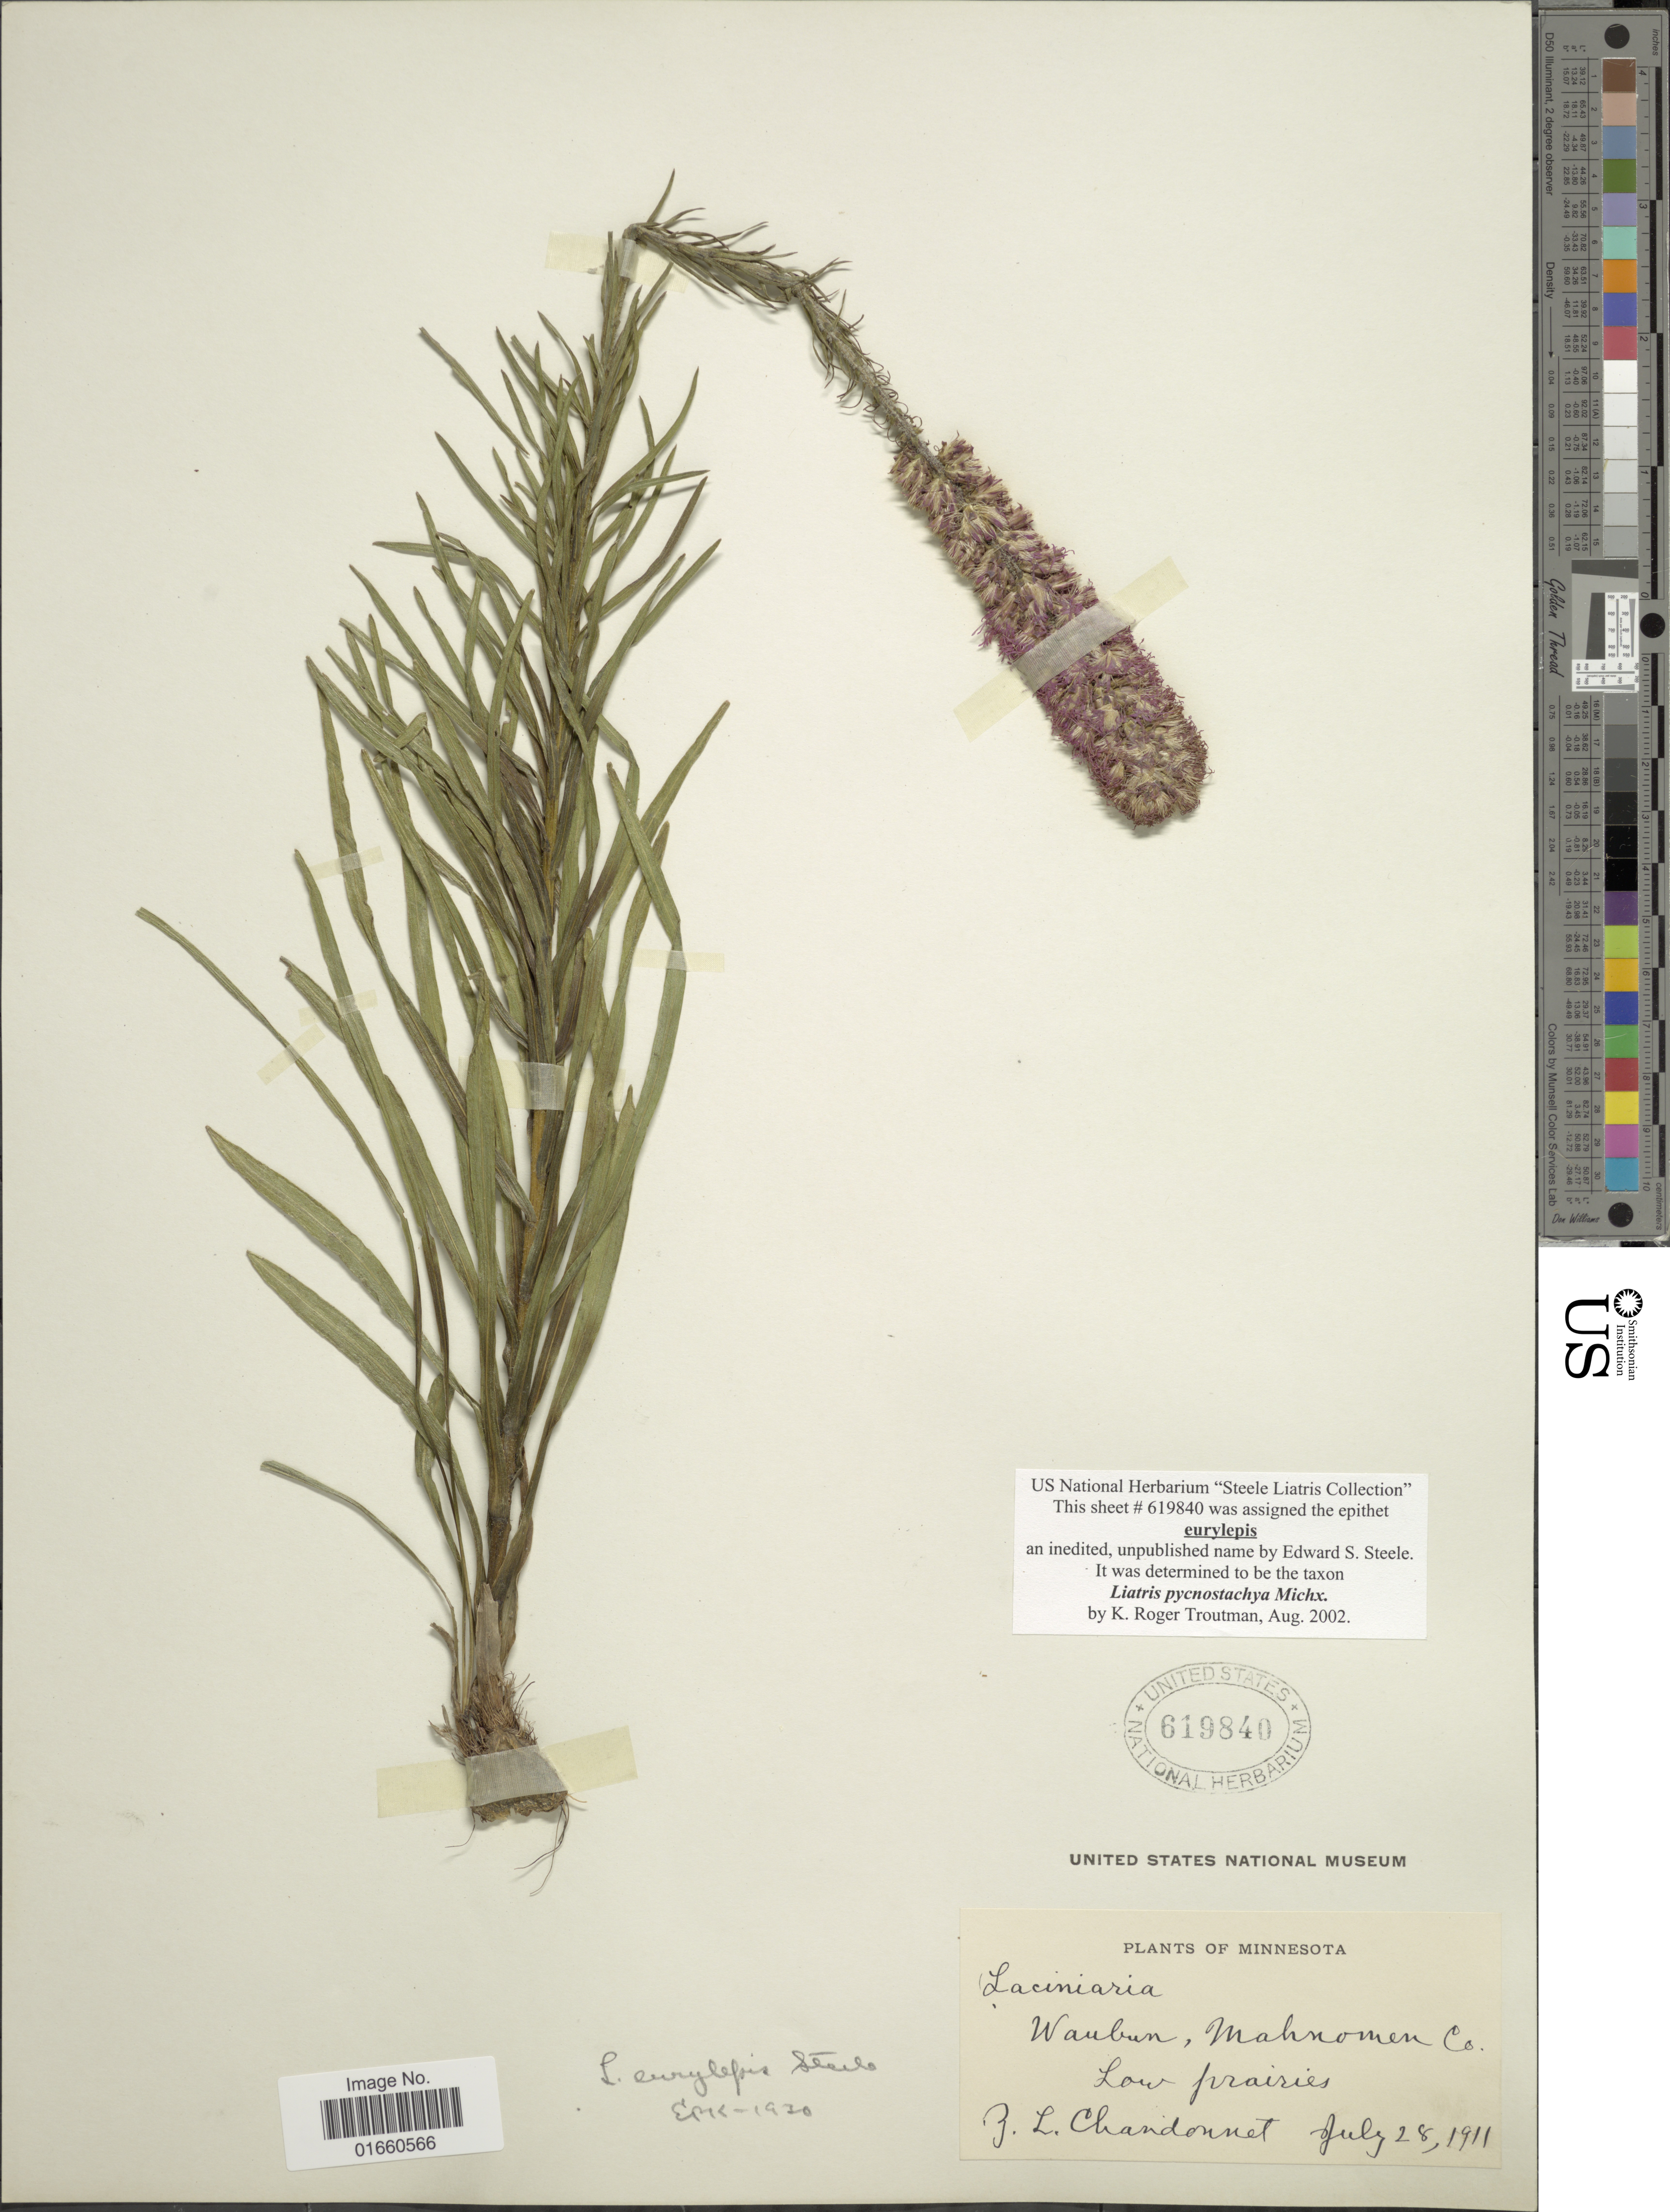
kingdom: Plantae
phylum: Tracheophyta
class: Magnoliopsida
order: Asterales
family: Asteraceae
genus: Liatris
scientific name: Liatris pycnostachya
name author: Michx.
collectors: Z. Chandonnet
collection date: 1911-07-28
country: United States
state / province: Minnesota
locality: Waubun, Mahnomen Co. Low prairies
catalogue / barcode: US 619840